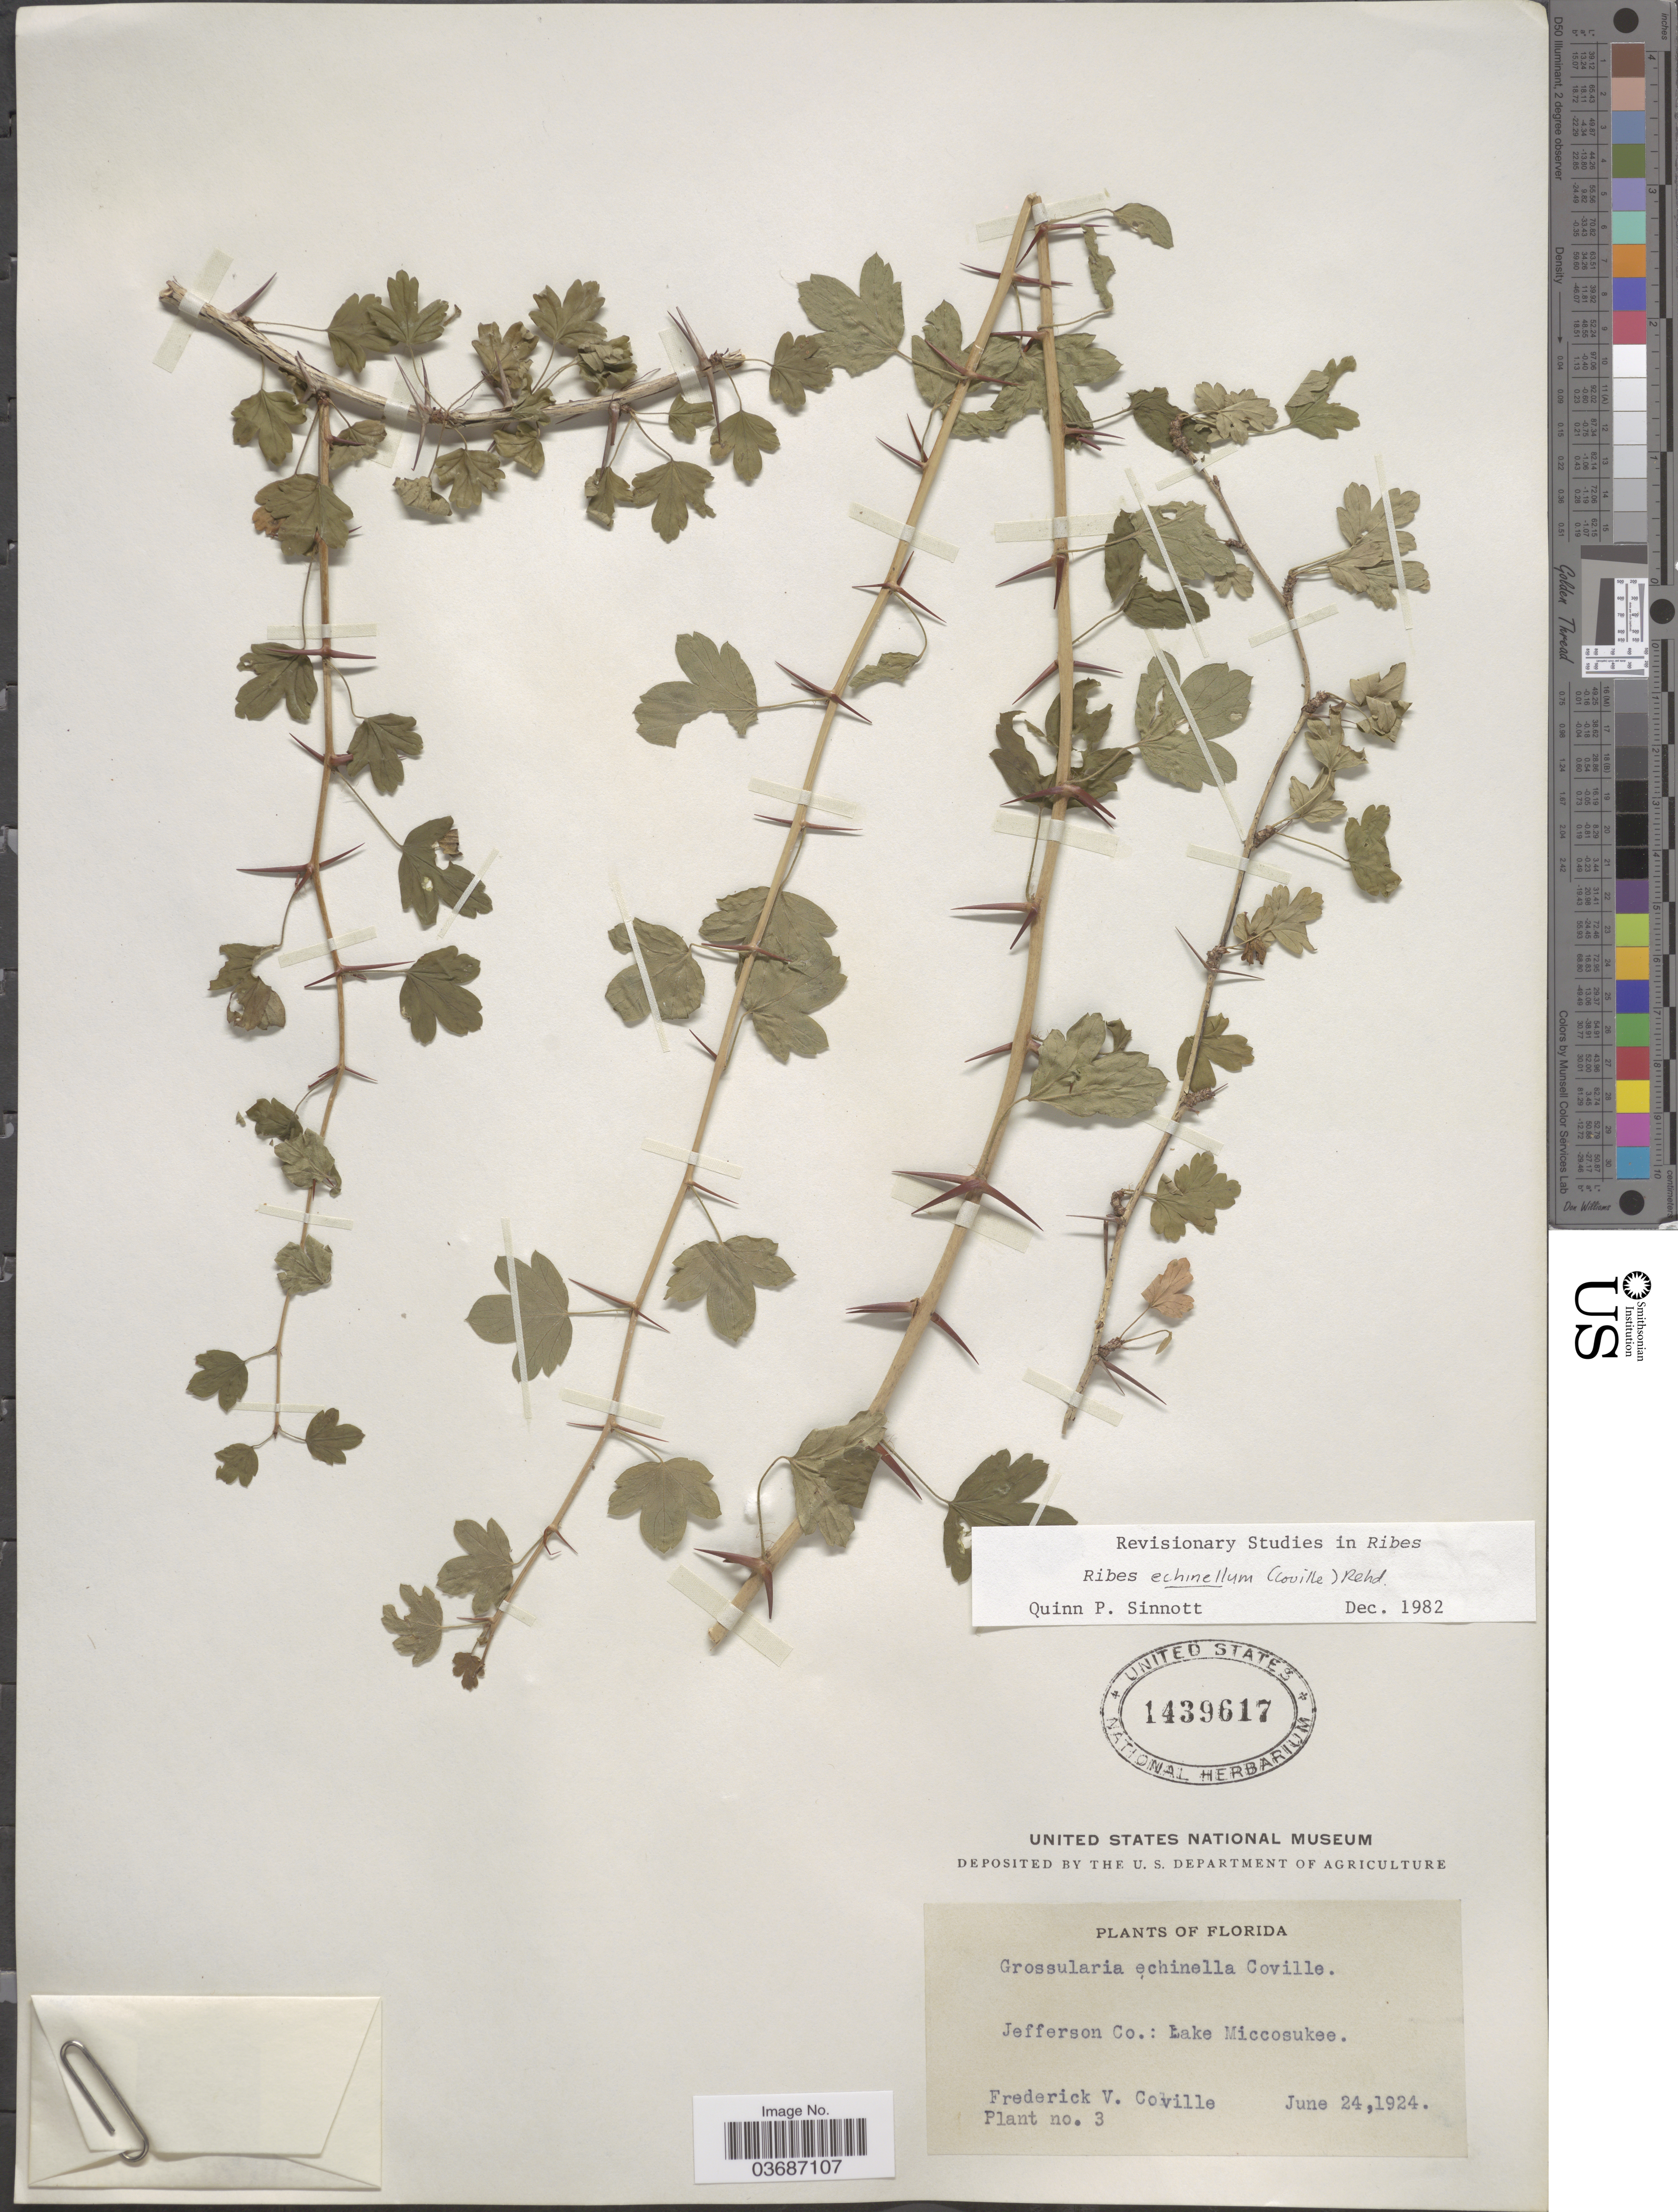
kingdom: Plantae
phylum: Tracheophyta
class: Magnoliopsida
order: Saxifragales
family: Grossulariaceae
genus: Ribes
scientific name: Ribes echinellum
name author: (Coville) Rehder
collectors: F. V. Coville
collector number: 3?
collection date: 1924-06-24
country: United States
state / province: Florida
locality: Jefferson Co.: Lake Miccosukee.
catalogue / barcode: US 1439617